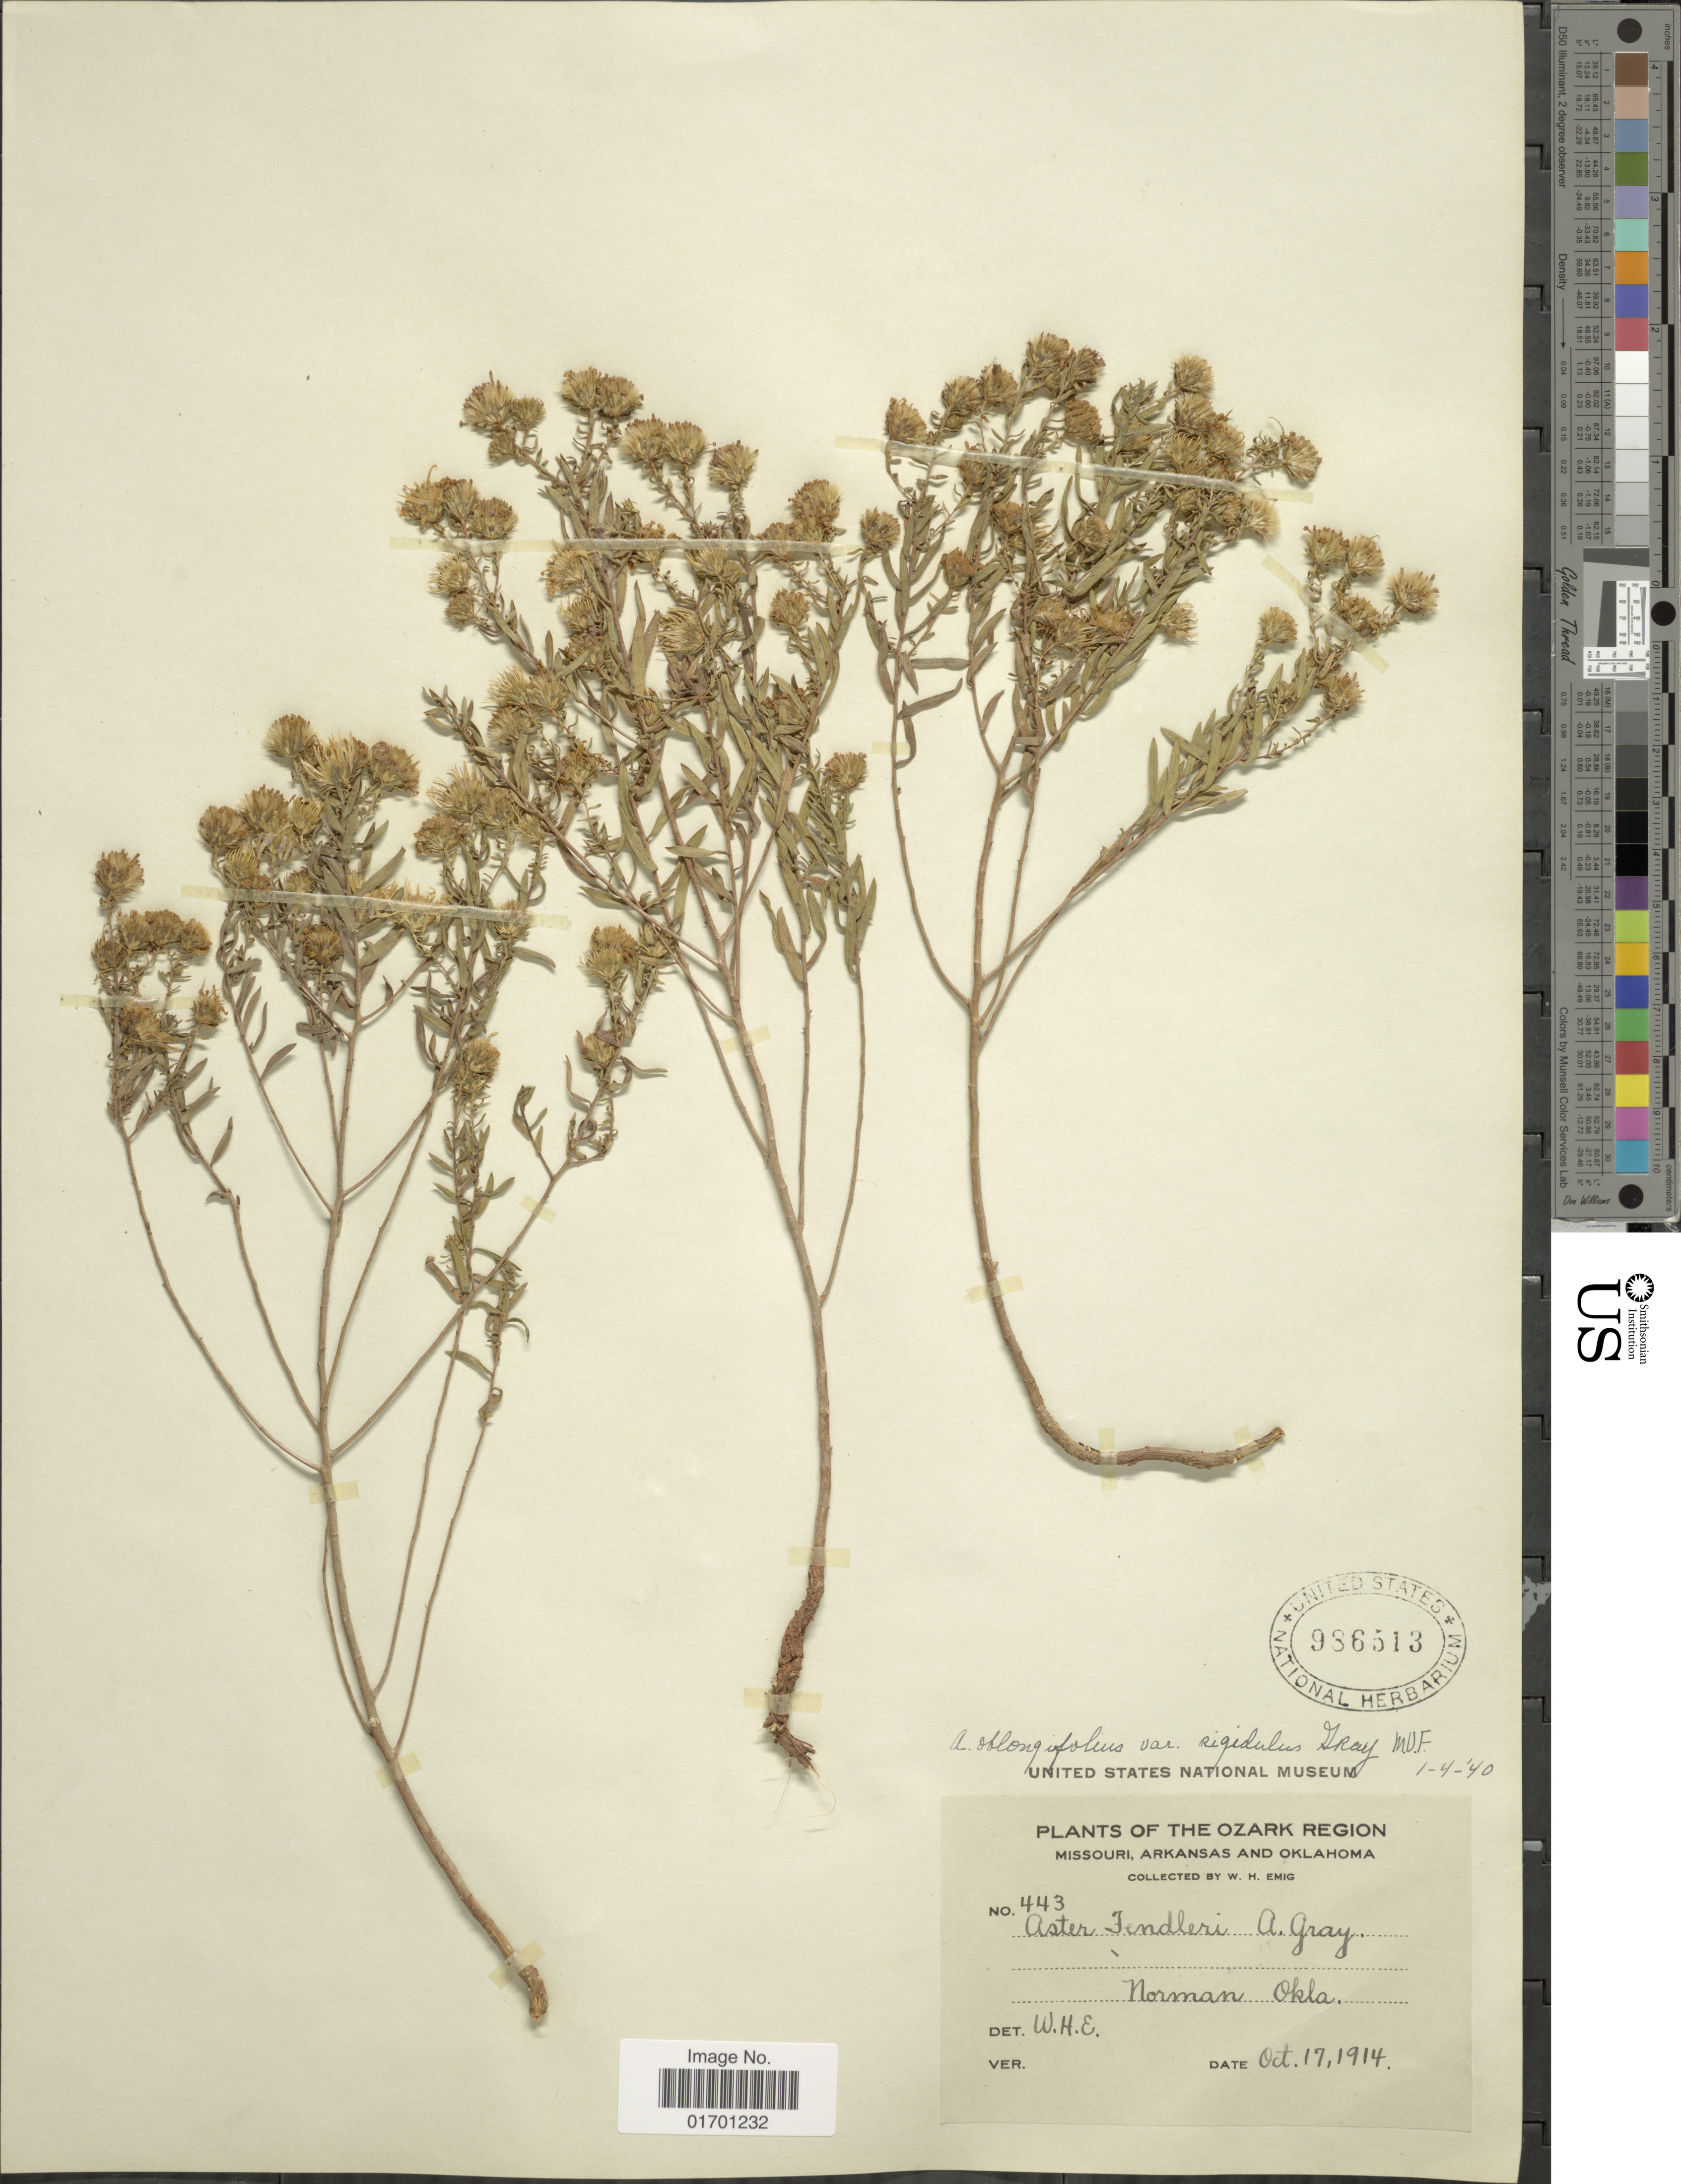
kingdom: Plantae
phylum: Tracheophyta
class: Magnoliopsida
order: Asterales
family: Asteraceae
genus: Symphyotrichum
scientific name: Symphyotrichum oblongifolium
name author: (Nutt.) G.L. Nesom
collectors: W. H. Emig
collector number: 443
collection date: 1914-10-17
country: United States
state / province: Oklahoma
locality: The Ozark Region, Missouri, arkansas and Oklahoma, Norman.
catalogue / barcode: US 986513